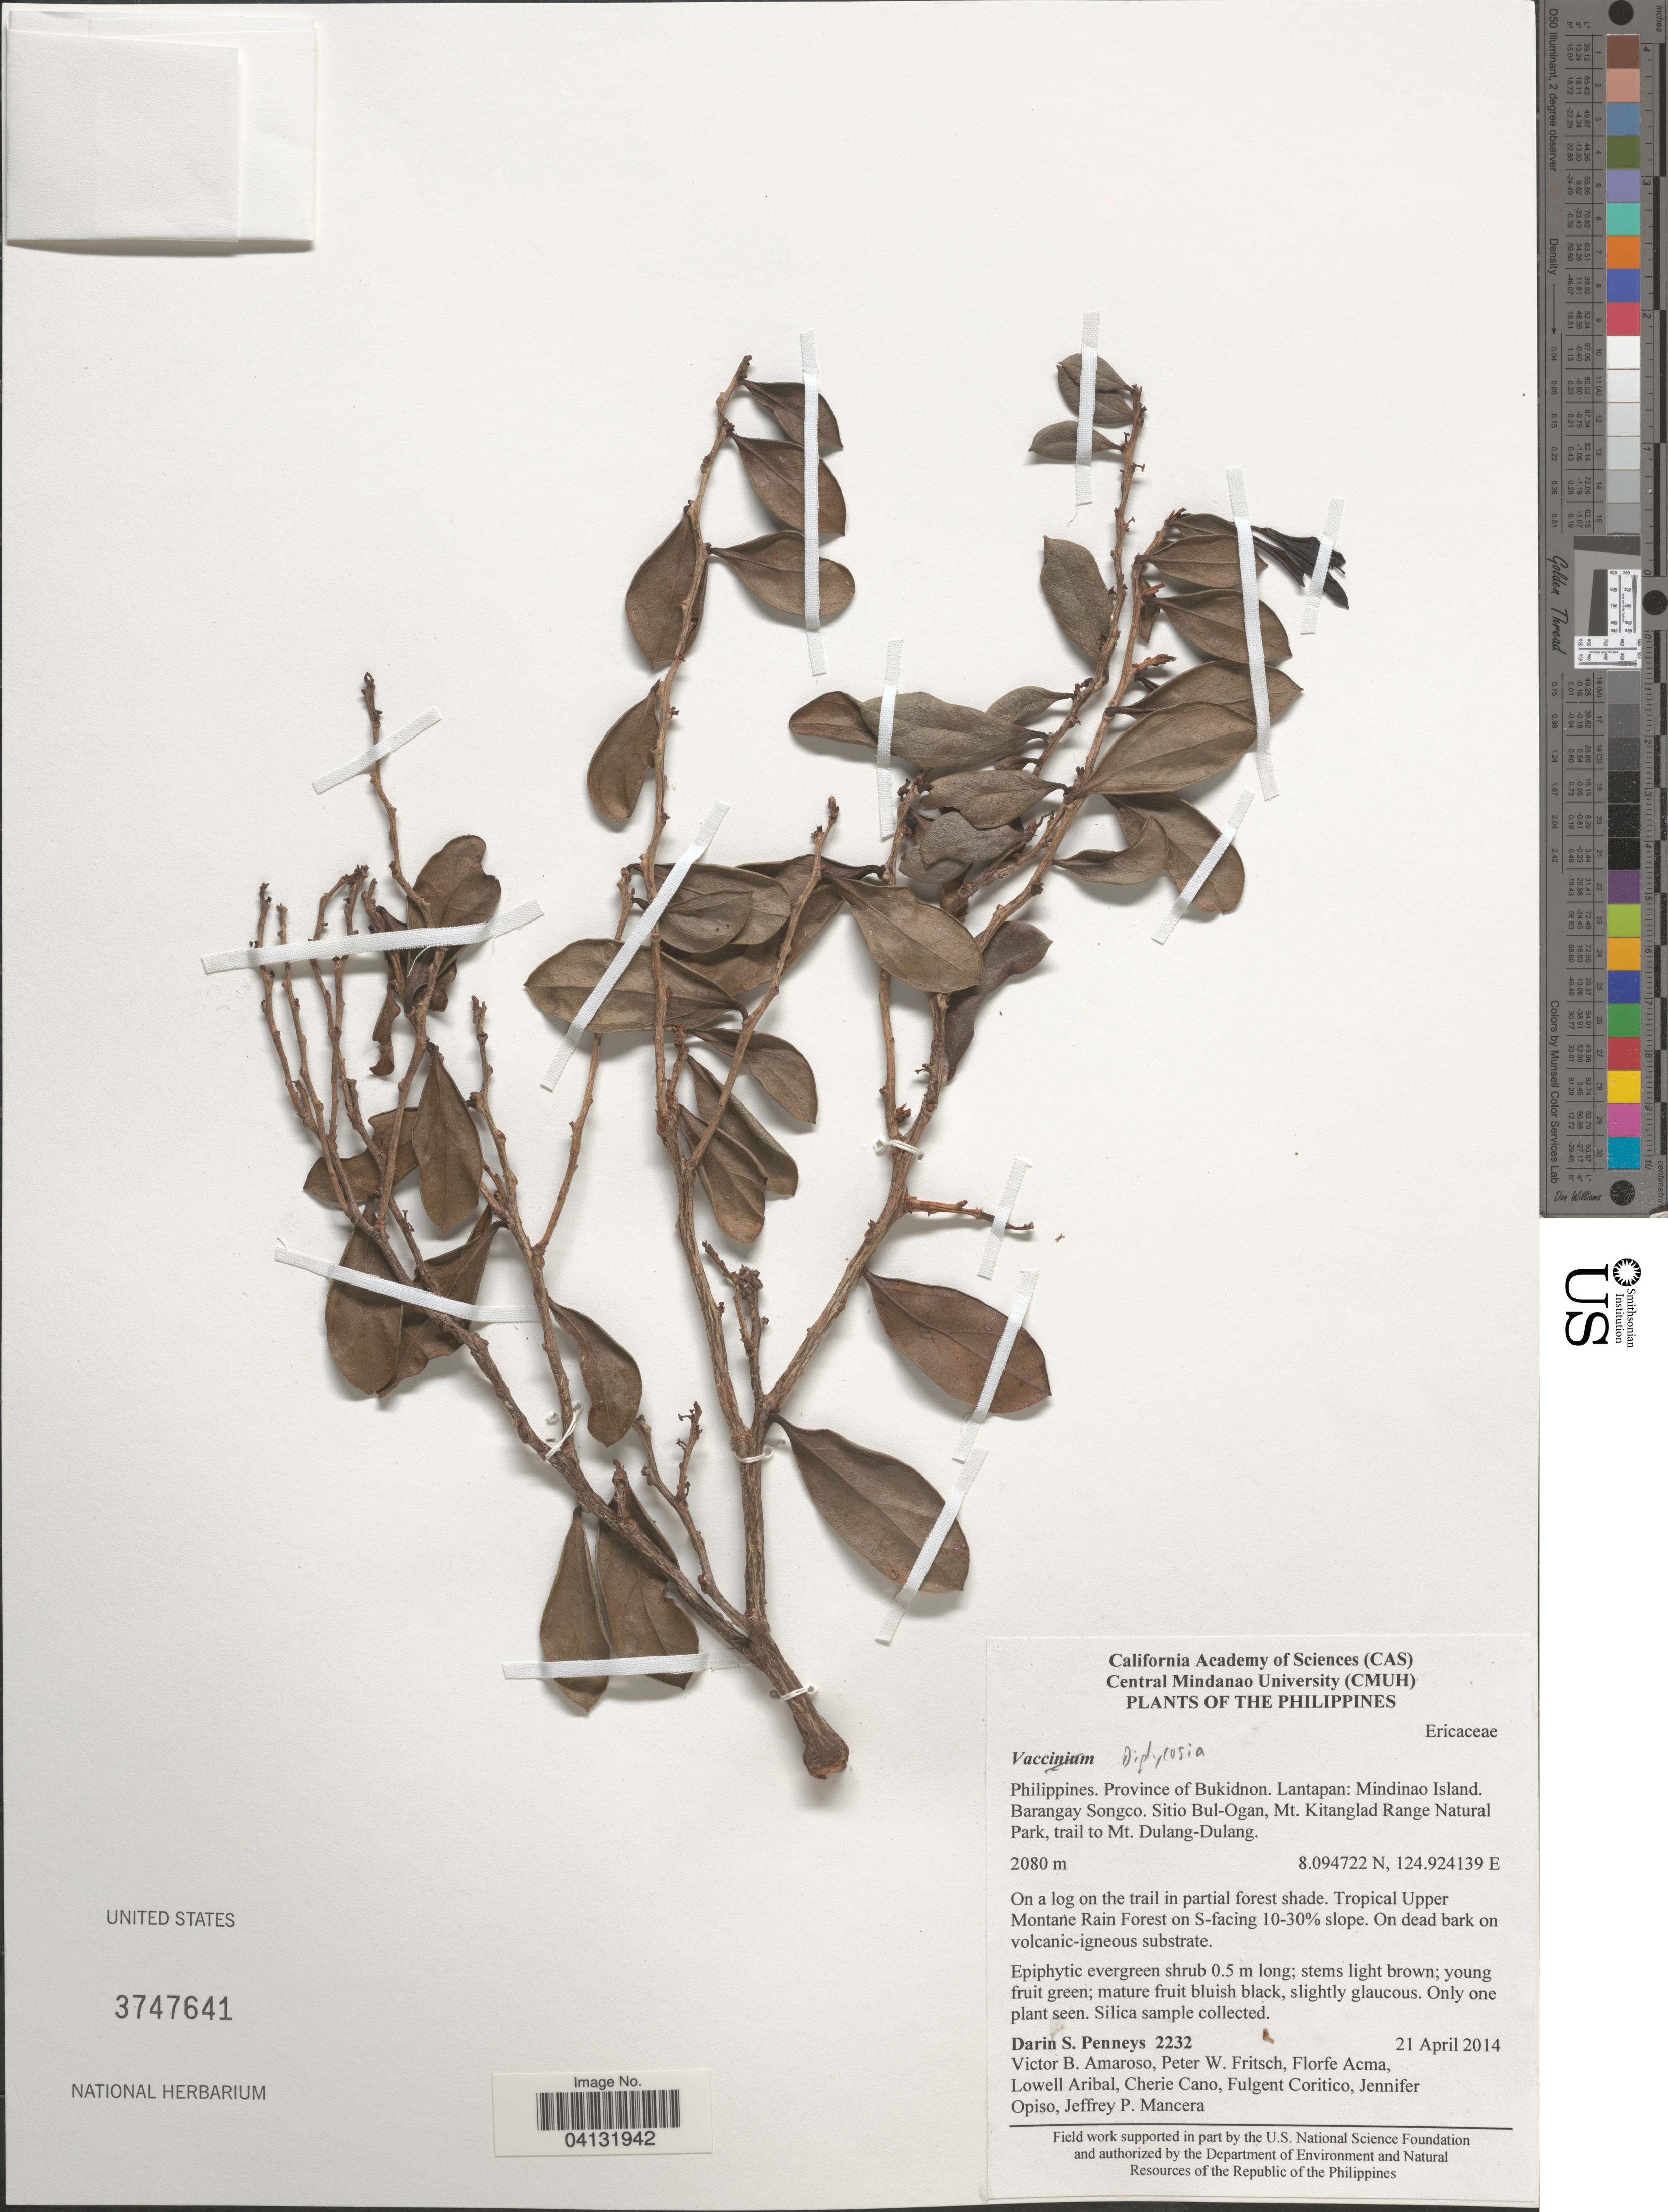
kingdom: Plantae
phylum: Tracheophyta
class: Magnoliopsida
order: Ericales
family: Ericaceae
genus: Diplycosia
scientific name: Diplycosia sp.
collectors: D. S. Penneys, V. Amoroso, P. W. Fritsch, F. Acma & et al.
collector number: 2232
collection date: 2014-04-21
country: Philippines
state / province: Northern Mindanao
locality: Province of Bukidnon. Lantapan: Mindinao Island. Barangay Songco. Sitio Bul-Ogan, Mt. Kitanglad Range Natural Park, trail to Mt. Dulang-Dulang. Tropical Upper Montane Rain Forest on S-facing 10-30% slope.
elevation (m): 2080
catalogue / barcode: US 3747641